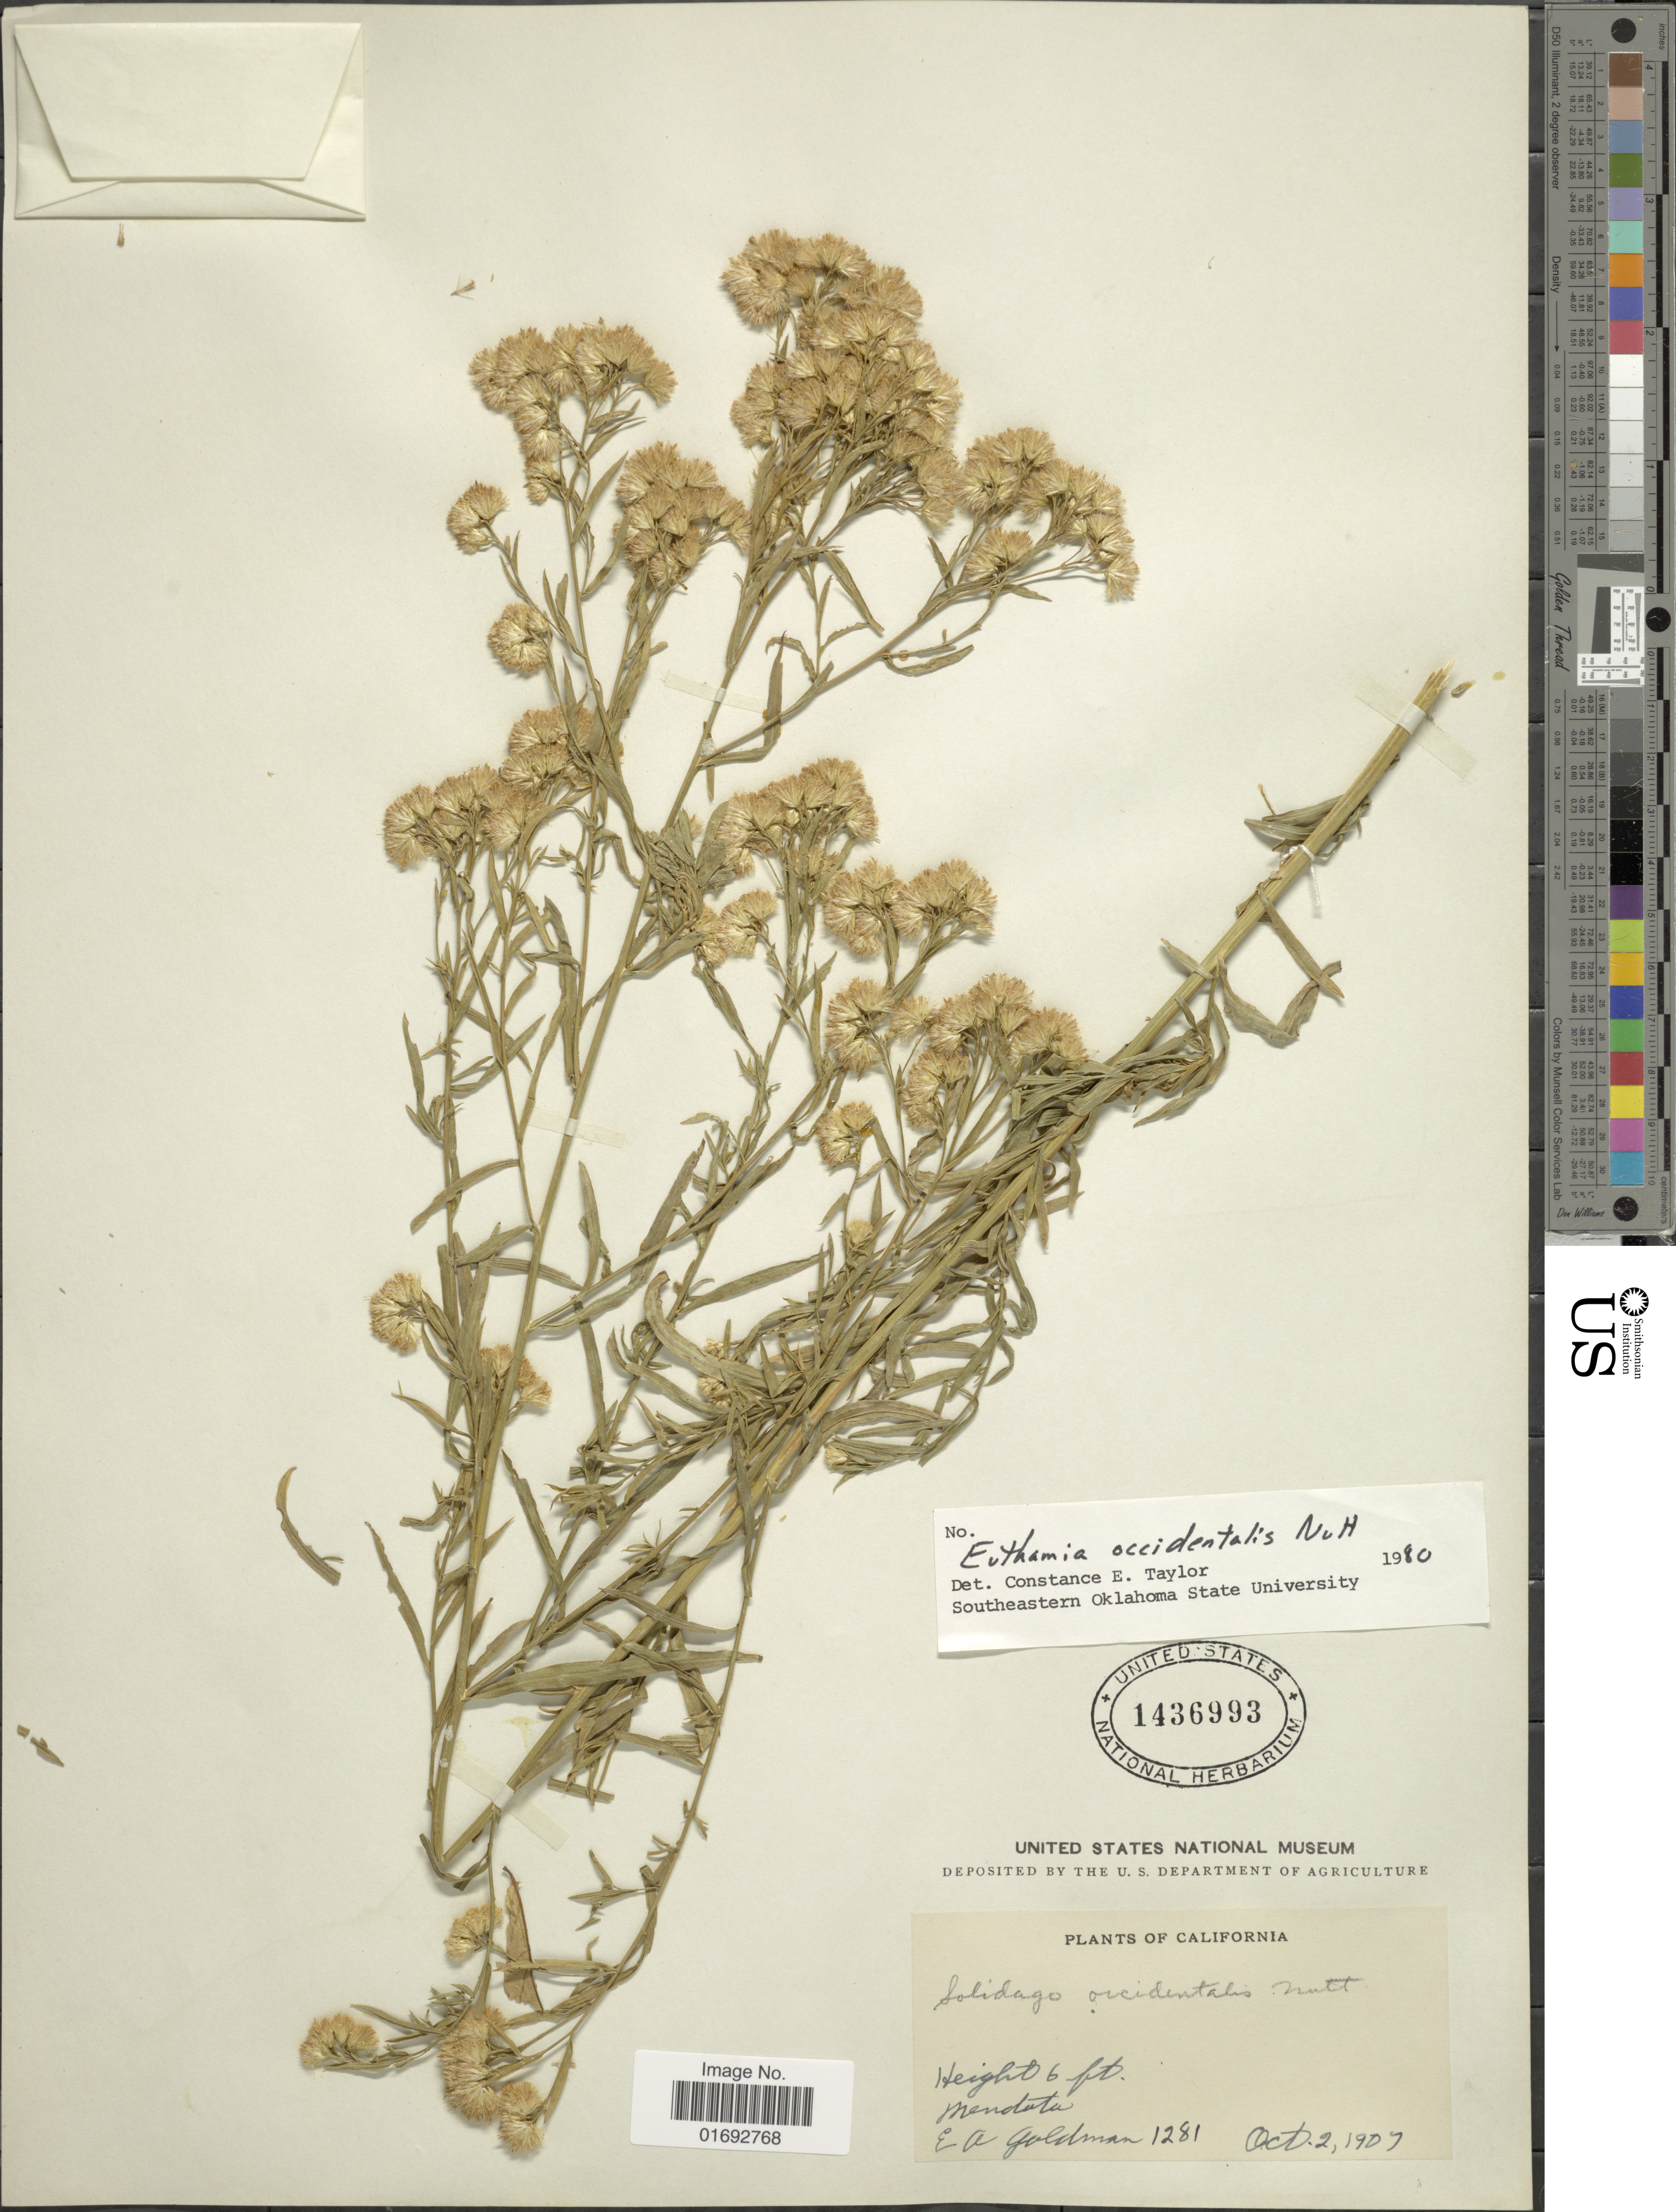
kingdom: Plantae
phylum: Tracheophyta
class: Magnoliopsida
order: Asterales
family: Asteraceae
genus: Euthamia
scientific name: Euthamia occidentalis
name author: Nutt.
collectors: E. A. Goldman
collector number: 1281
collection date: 1907-10-02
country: United States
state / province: California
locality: Mendota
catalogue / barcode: US 1436993